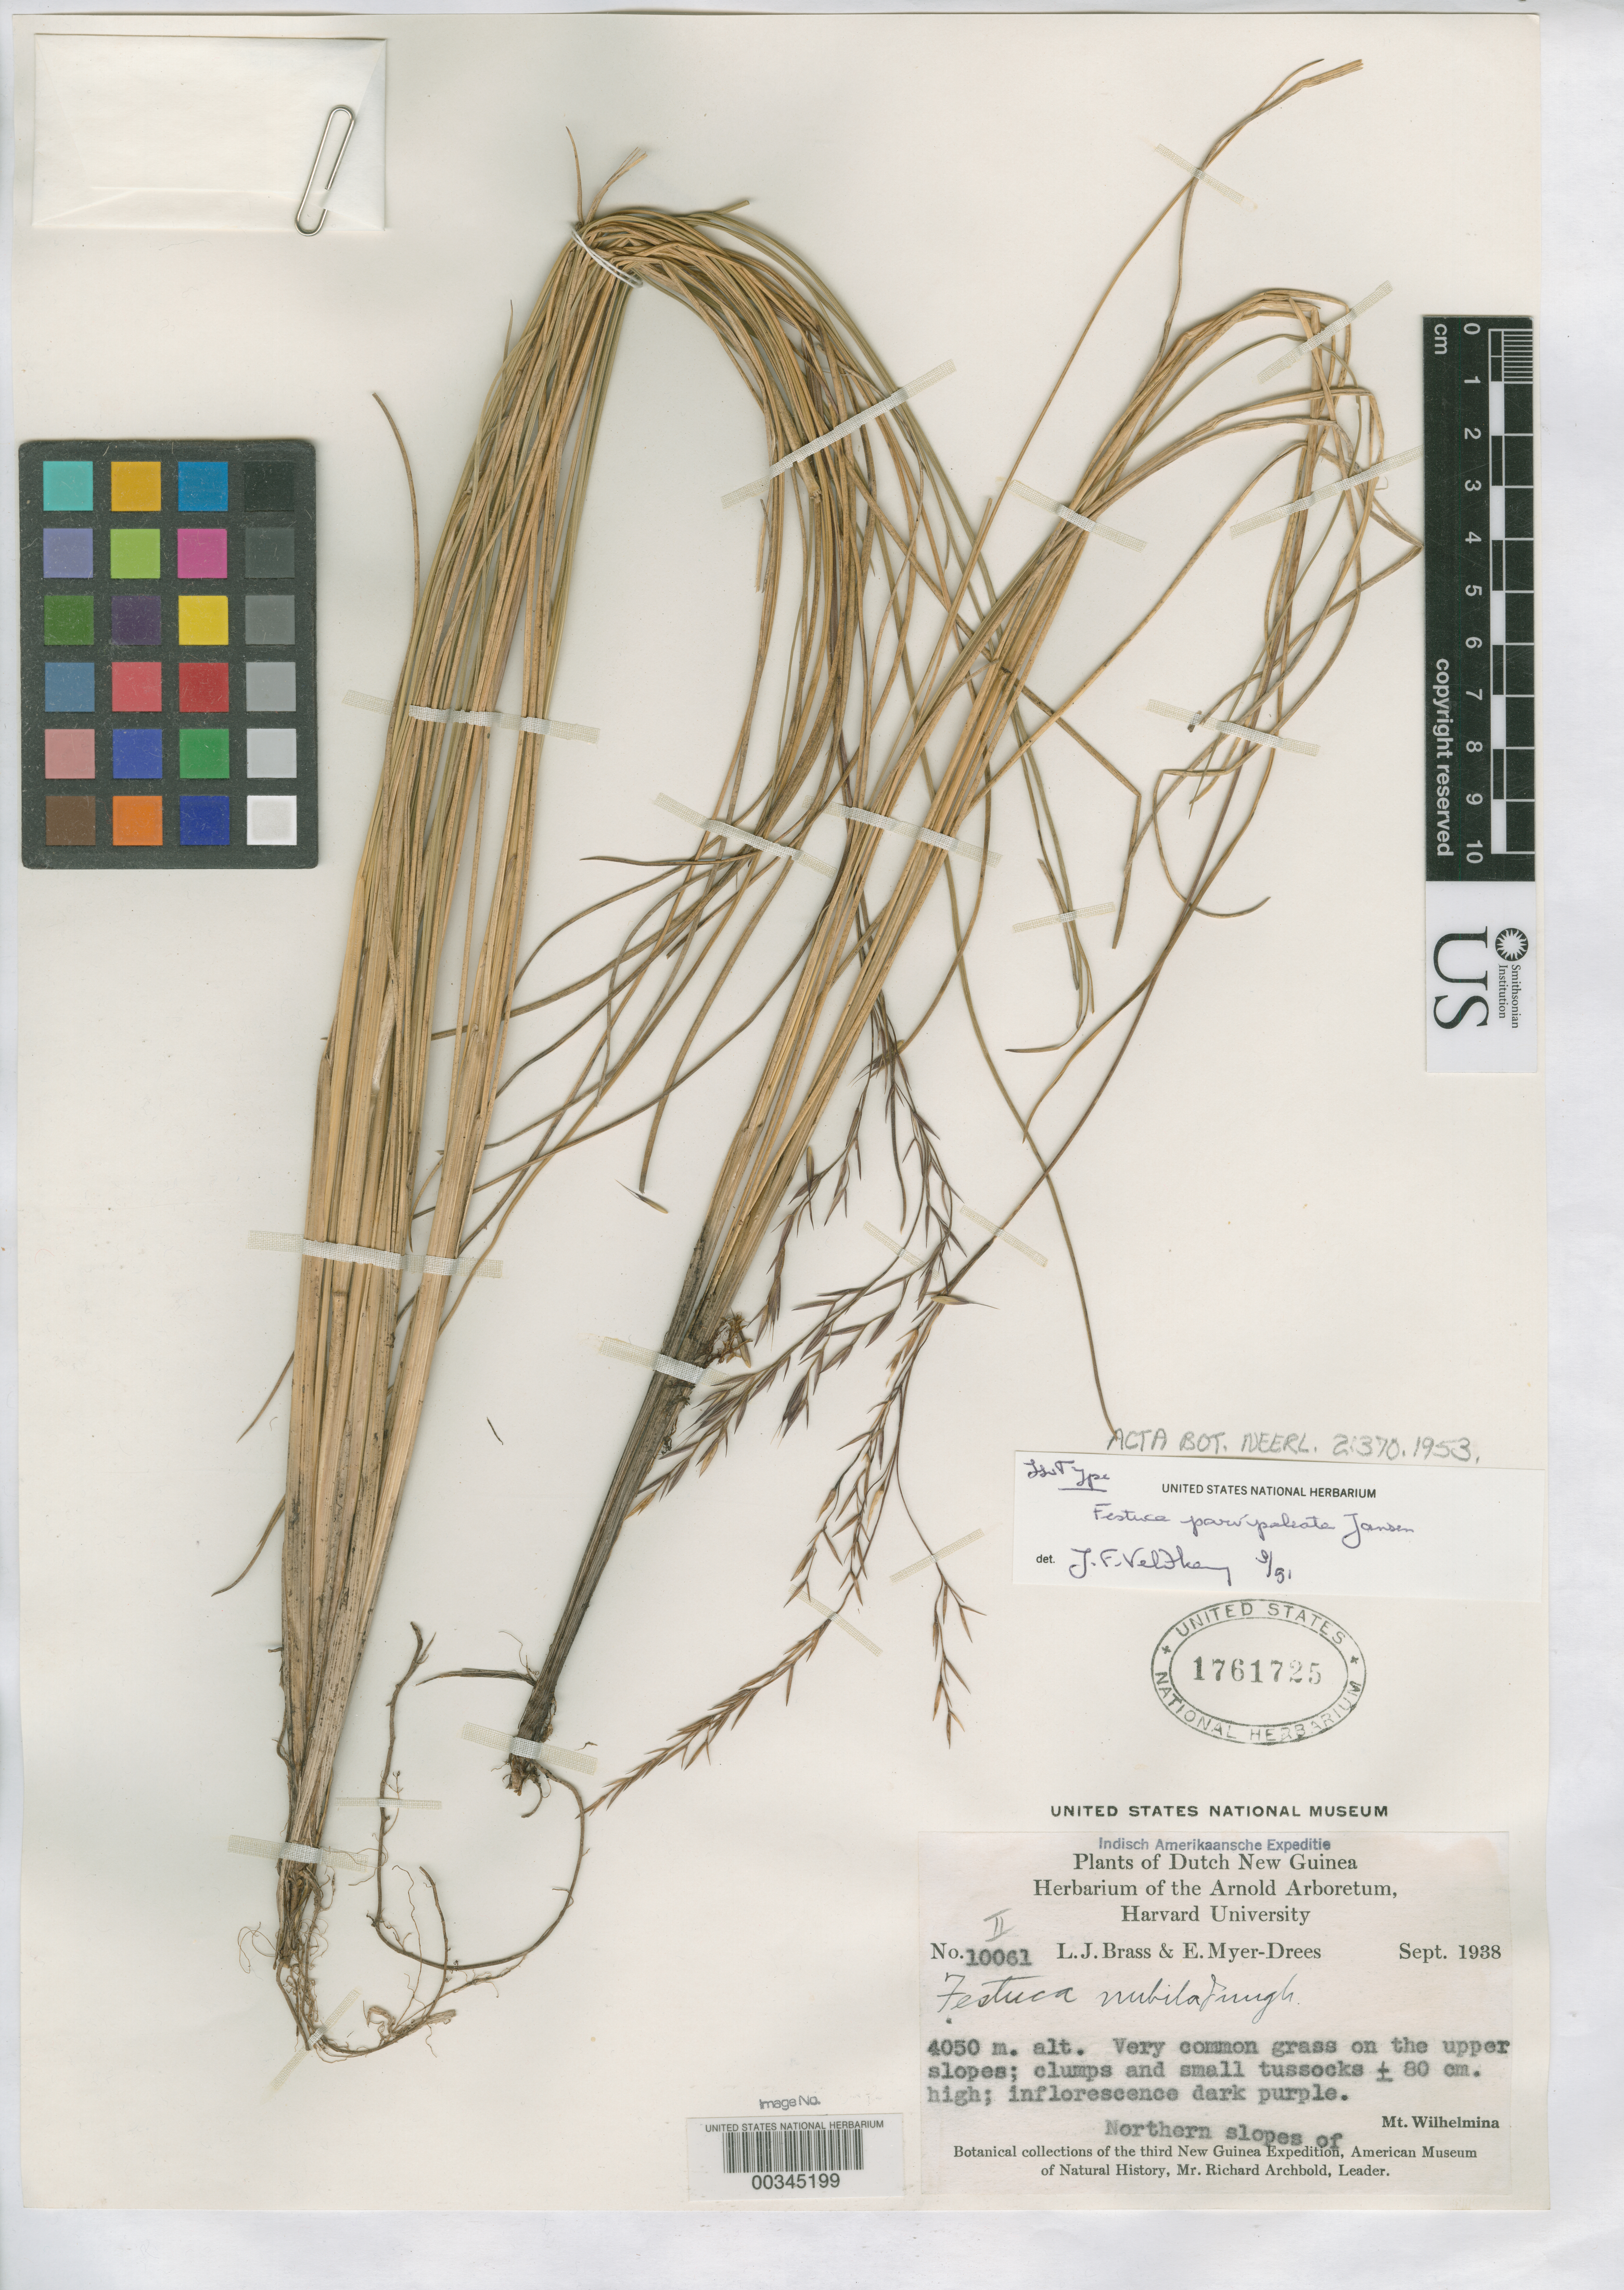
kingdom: Plantae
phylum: Tracheophyta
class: Liliopsida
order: Poales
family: Poaceae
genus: Festuca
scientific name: Festuca parvipaleata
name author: Jansen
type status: Isotype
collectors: L. J. Brass & E. Myer-Drees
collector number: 10061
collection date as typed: Sep 1938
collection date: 1938-09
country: Indonesia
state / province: Papua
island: New Guinea Island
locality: Northern slopes of Mount Wilhelmina. Irian Jaya.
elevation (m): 4050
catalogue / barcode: US 1761725